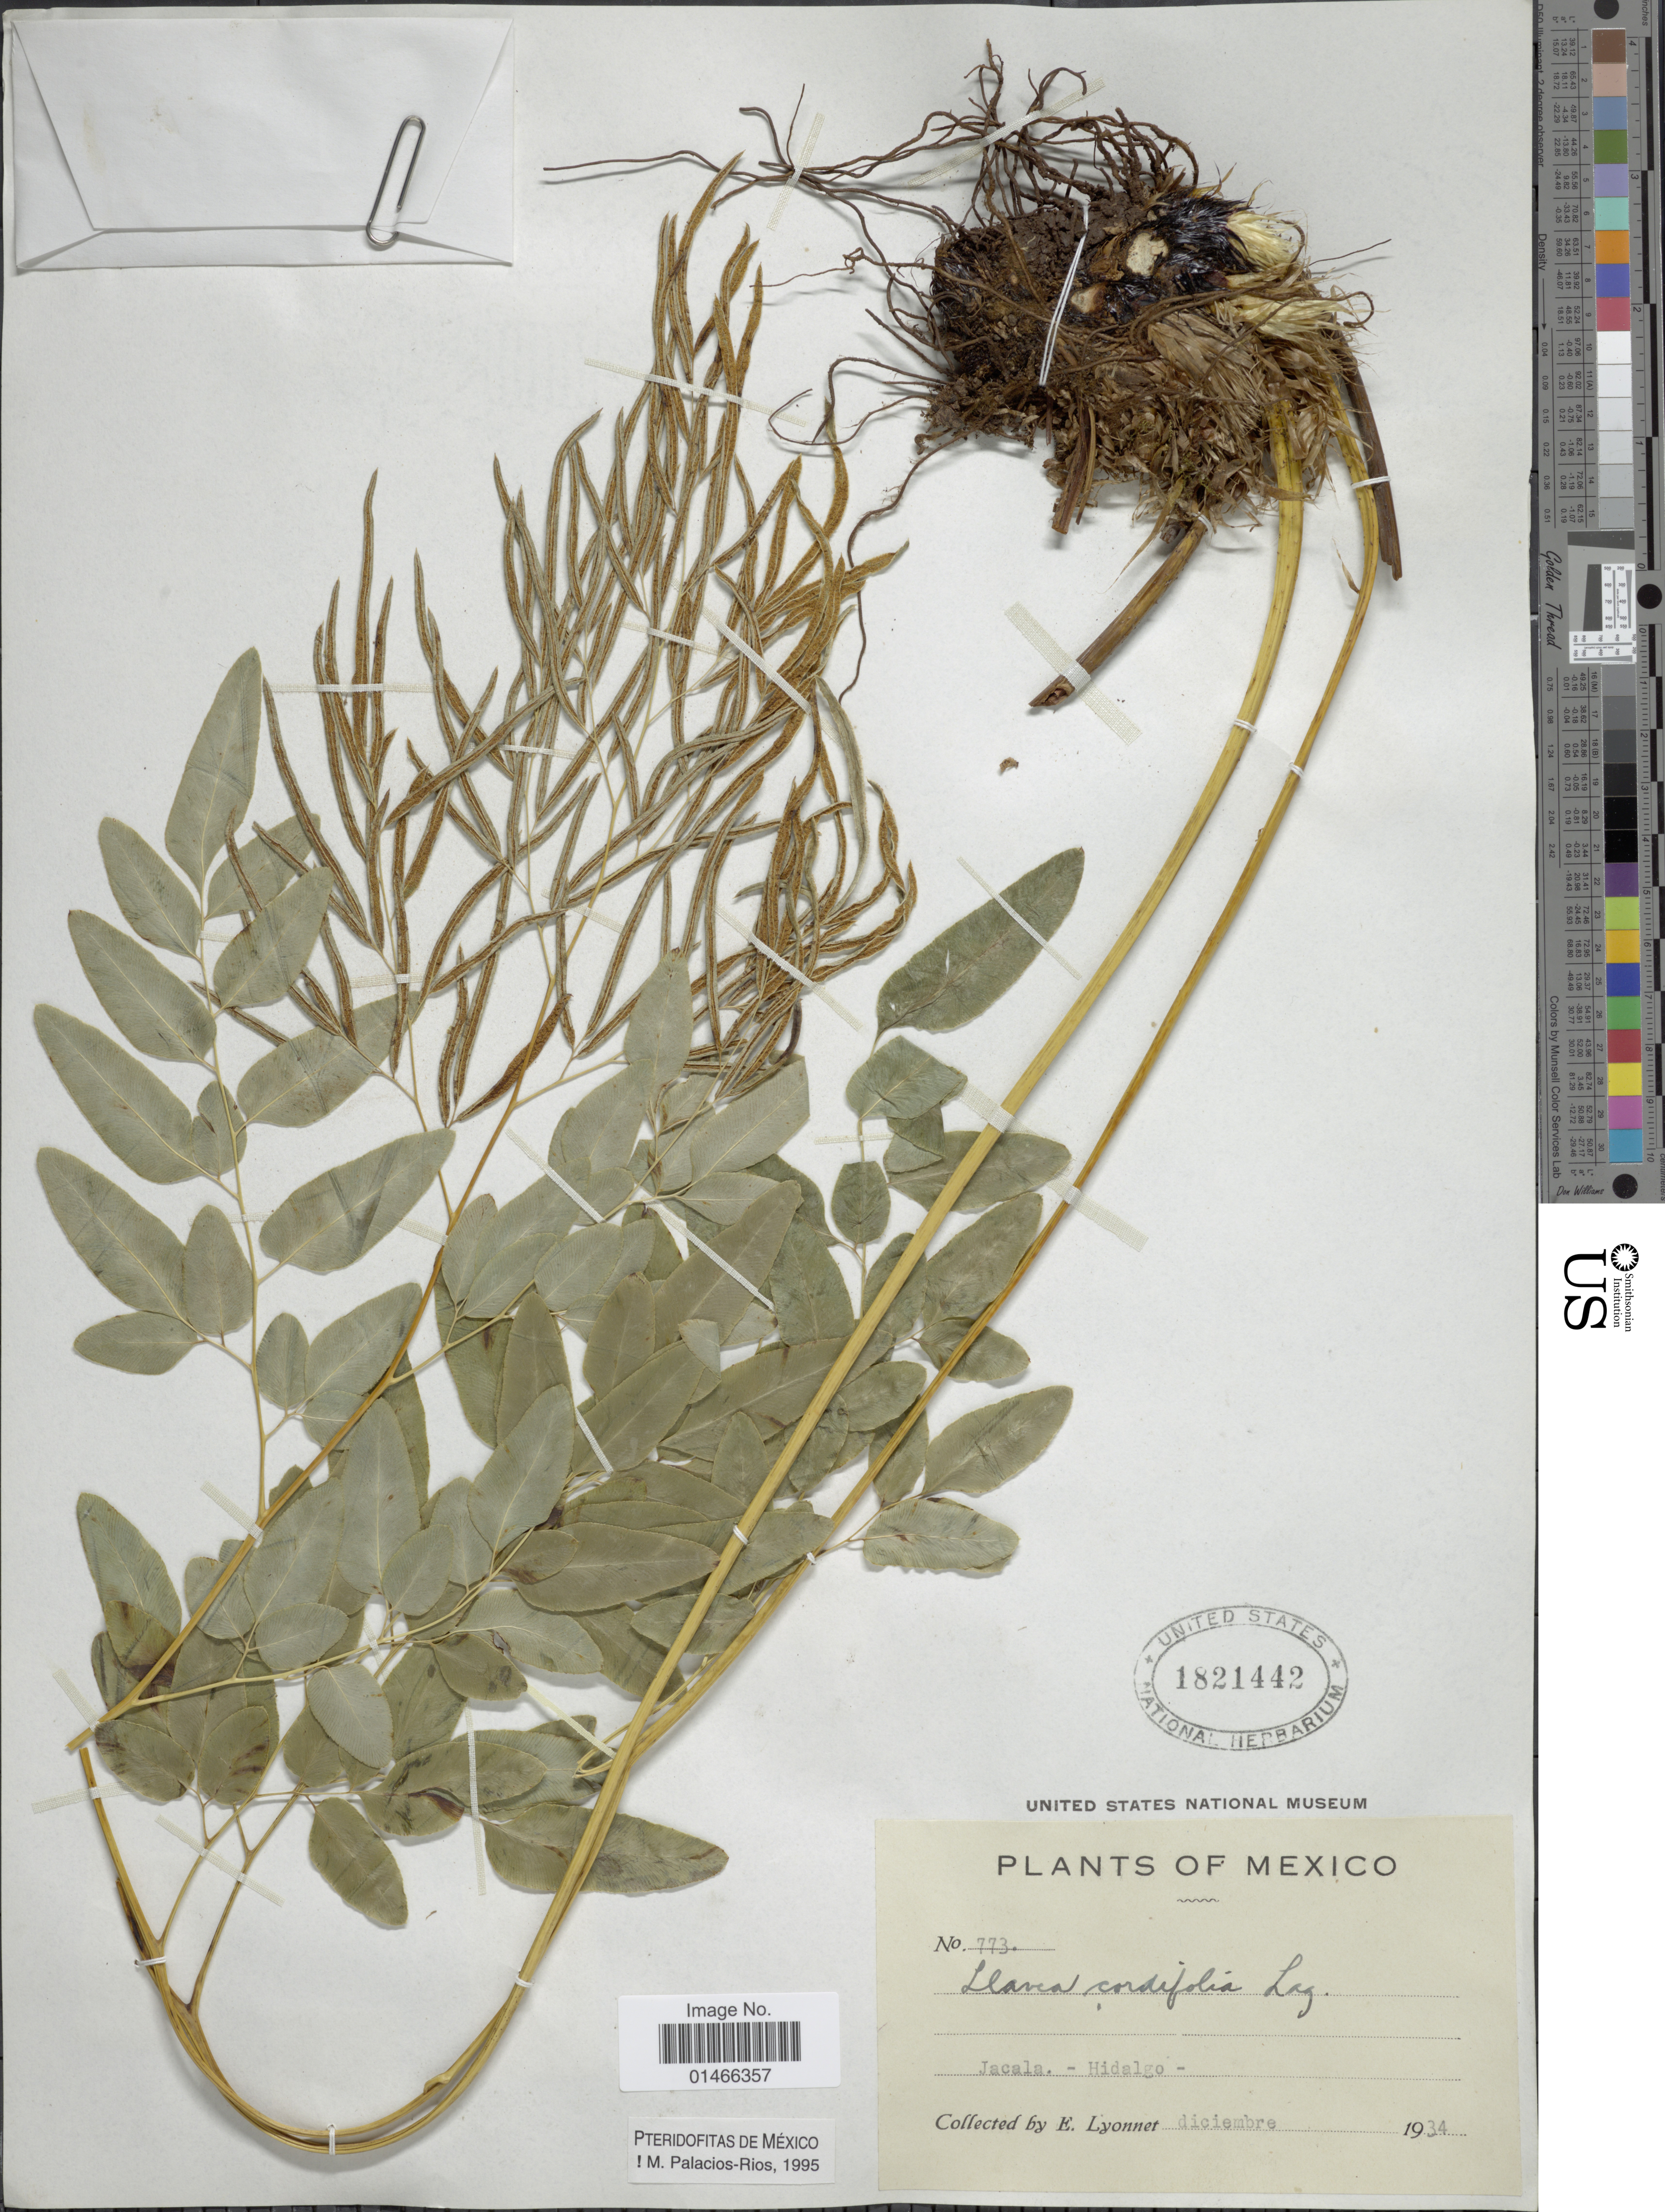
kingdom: Plantae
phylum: Tracheophyta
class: Polypodiopsida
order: Polypodiales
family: Pteridaceae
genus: Llavea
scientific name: Llavea cordifolia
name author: Lag.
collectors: E. Lyonnet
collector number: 773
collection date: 1934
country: Mexico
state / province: Hidalgo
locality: Jacala.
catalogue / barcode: US 1821442